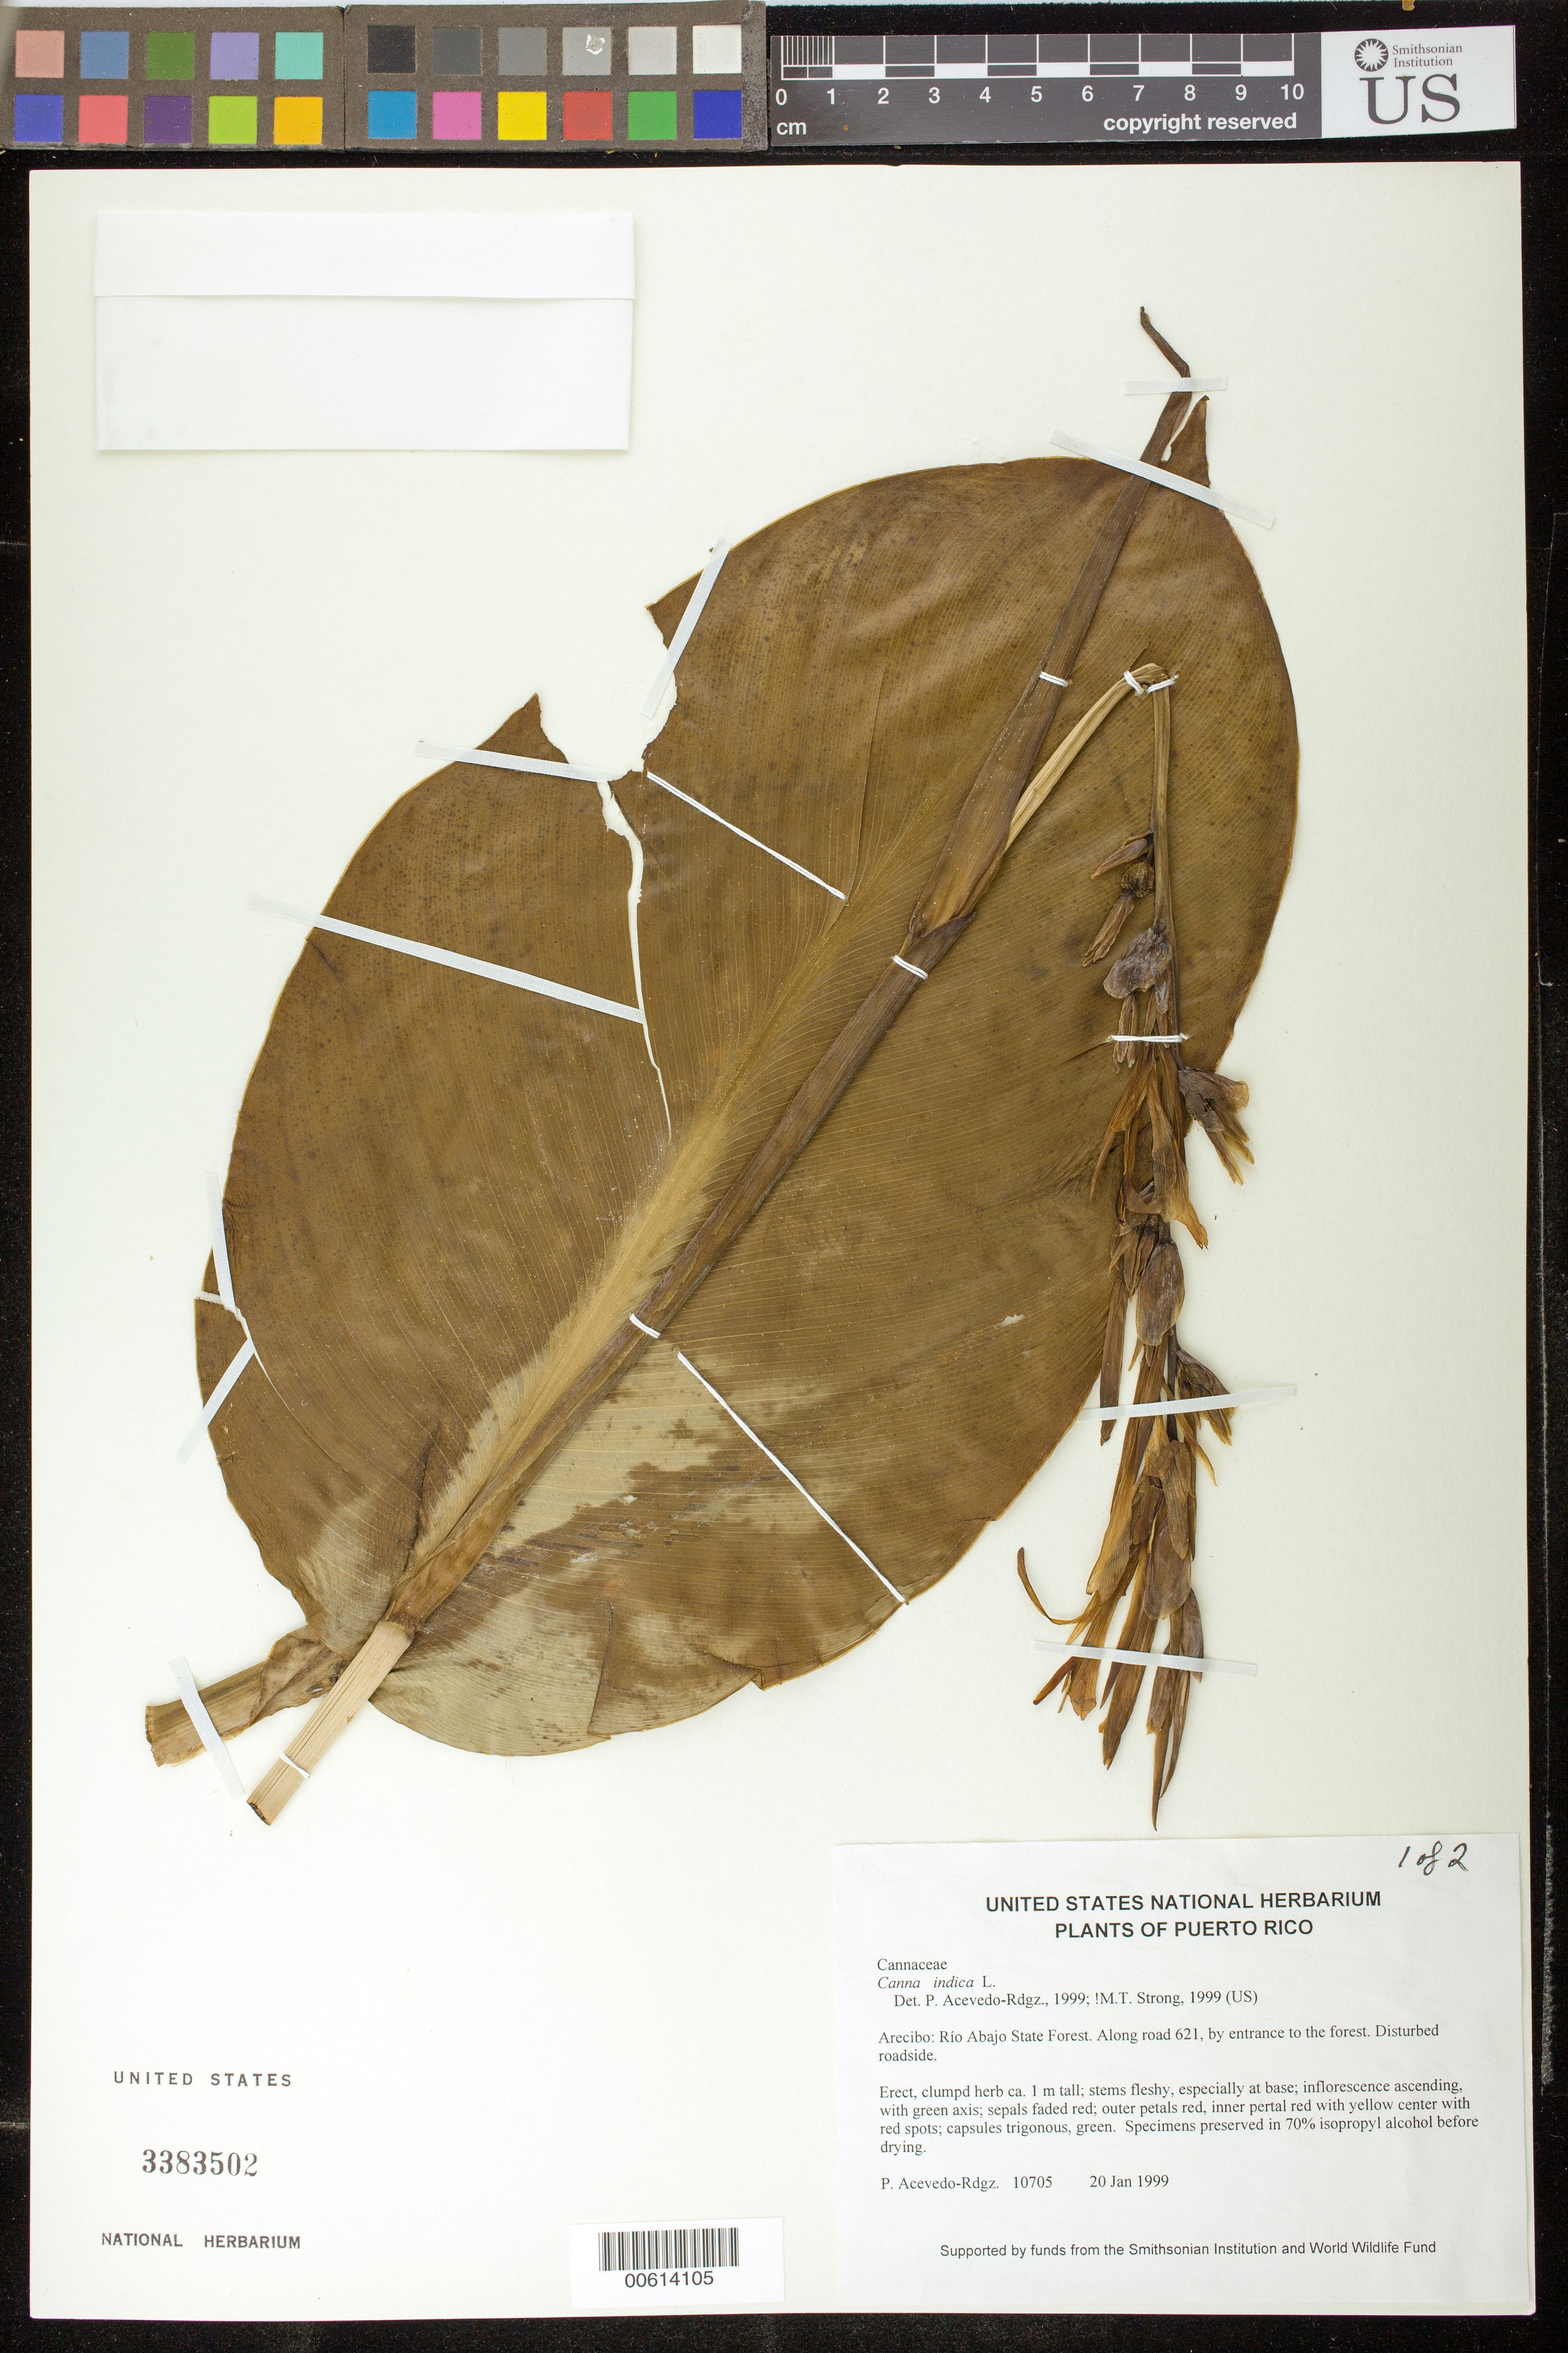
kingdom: Plantae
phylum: Tracheophyta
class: Liliopsida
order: Zingiberales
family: Cannaceae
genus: Canna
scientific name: Canna indica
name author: L.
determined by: Acevedo-Rodríguez, P., (BOT), Smithsonian Institution - National Museum of Natural History (UNITED STATES)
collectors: P. Acevedo-Rodr.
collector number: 10705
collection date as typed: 20 Jan 1999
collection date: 1999-01-20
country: Puerto Rico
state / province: Arecibo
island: Puerto Rico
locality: Arecibo; Río Abajo State Forest. Along road 621, by entrance to the forest.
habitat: Disturbed roadside.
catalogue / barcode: US 3383502